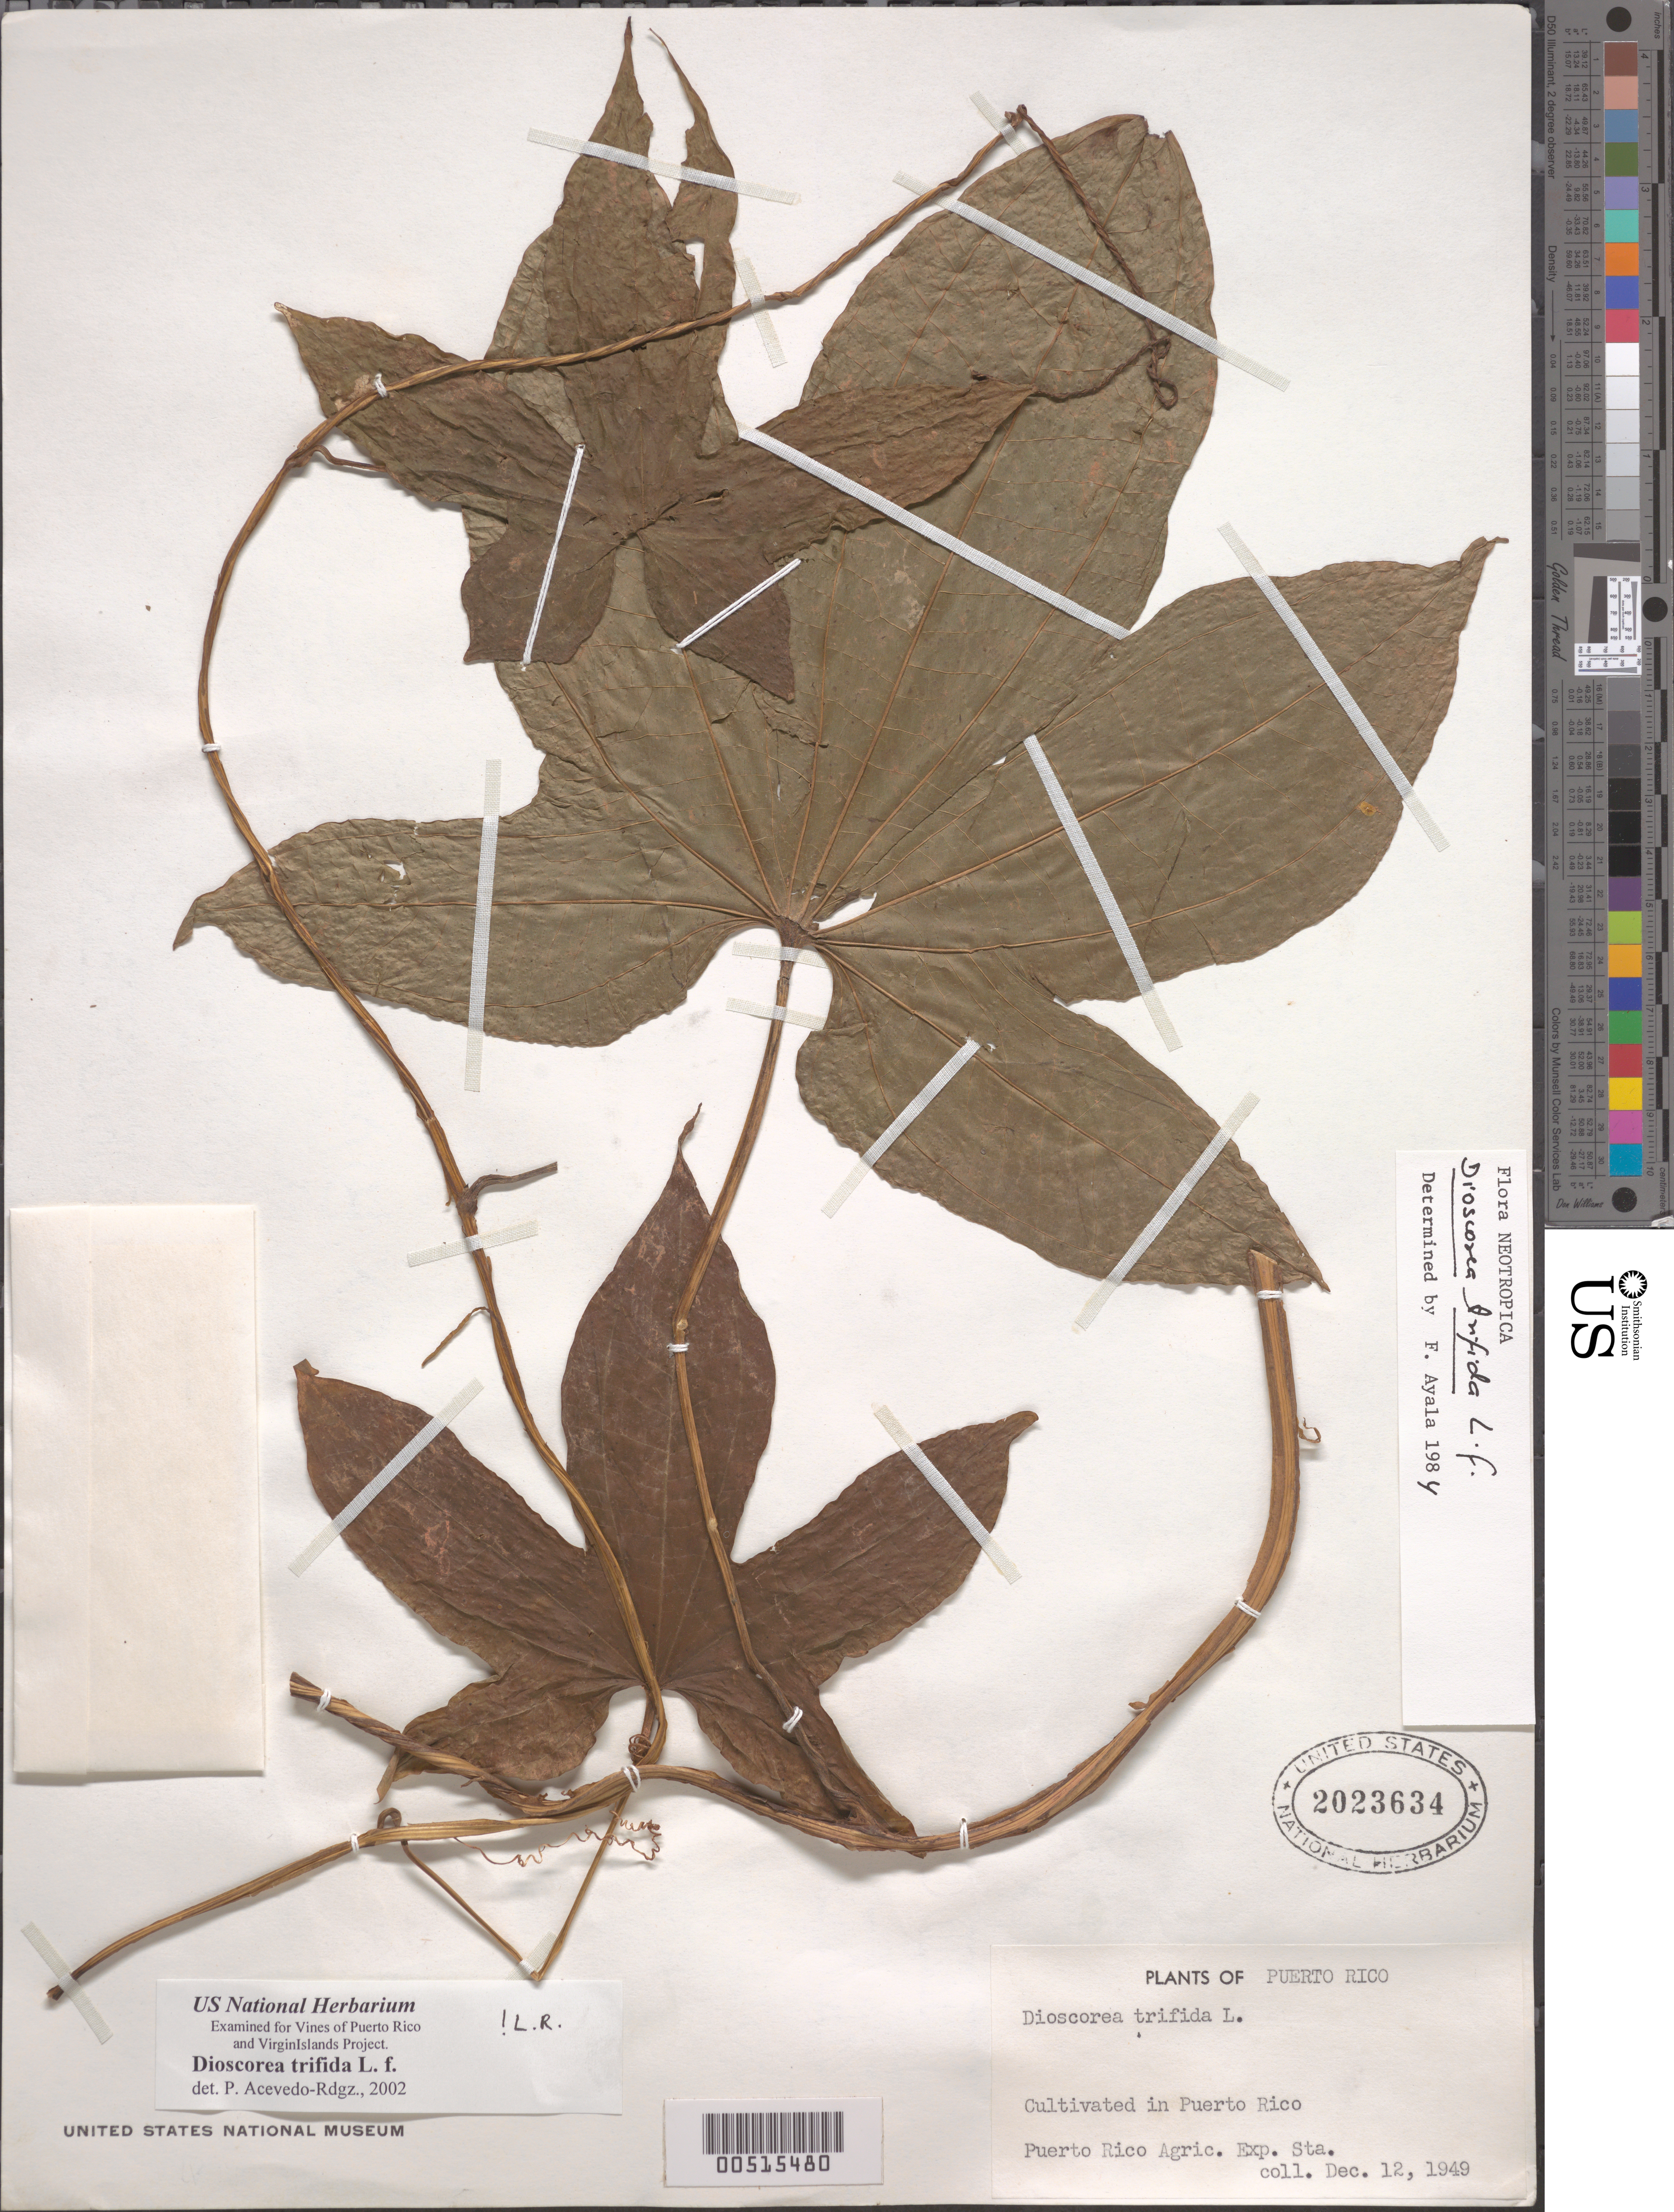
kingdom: Plantae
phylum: Tracheophyta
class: Liliopsida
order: Dioscoreales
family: Dioscoreaceae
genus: Dioscorea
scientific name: Dioscorea trifida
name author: L. f.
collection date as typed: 12 Dec 1949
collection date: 1949-12-12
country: Puerto Rico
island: Greater Antilles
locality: Puerto Rico Agric. Exp. Sta. Cultivated.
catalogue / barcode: US 2022363